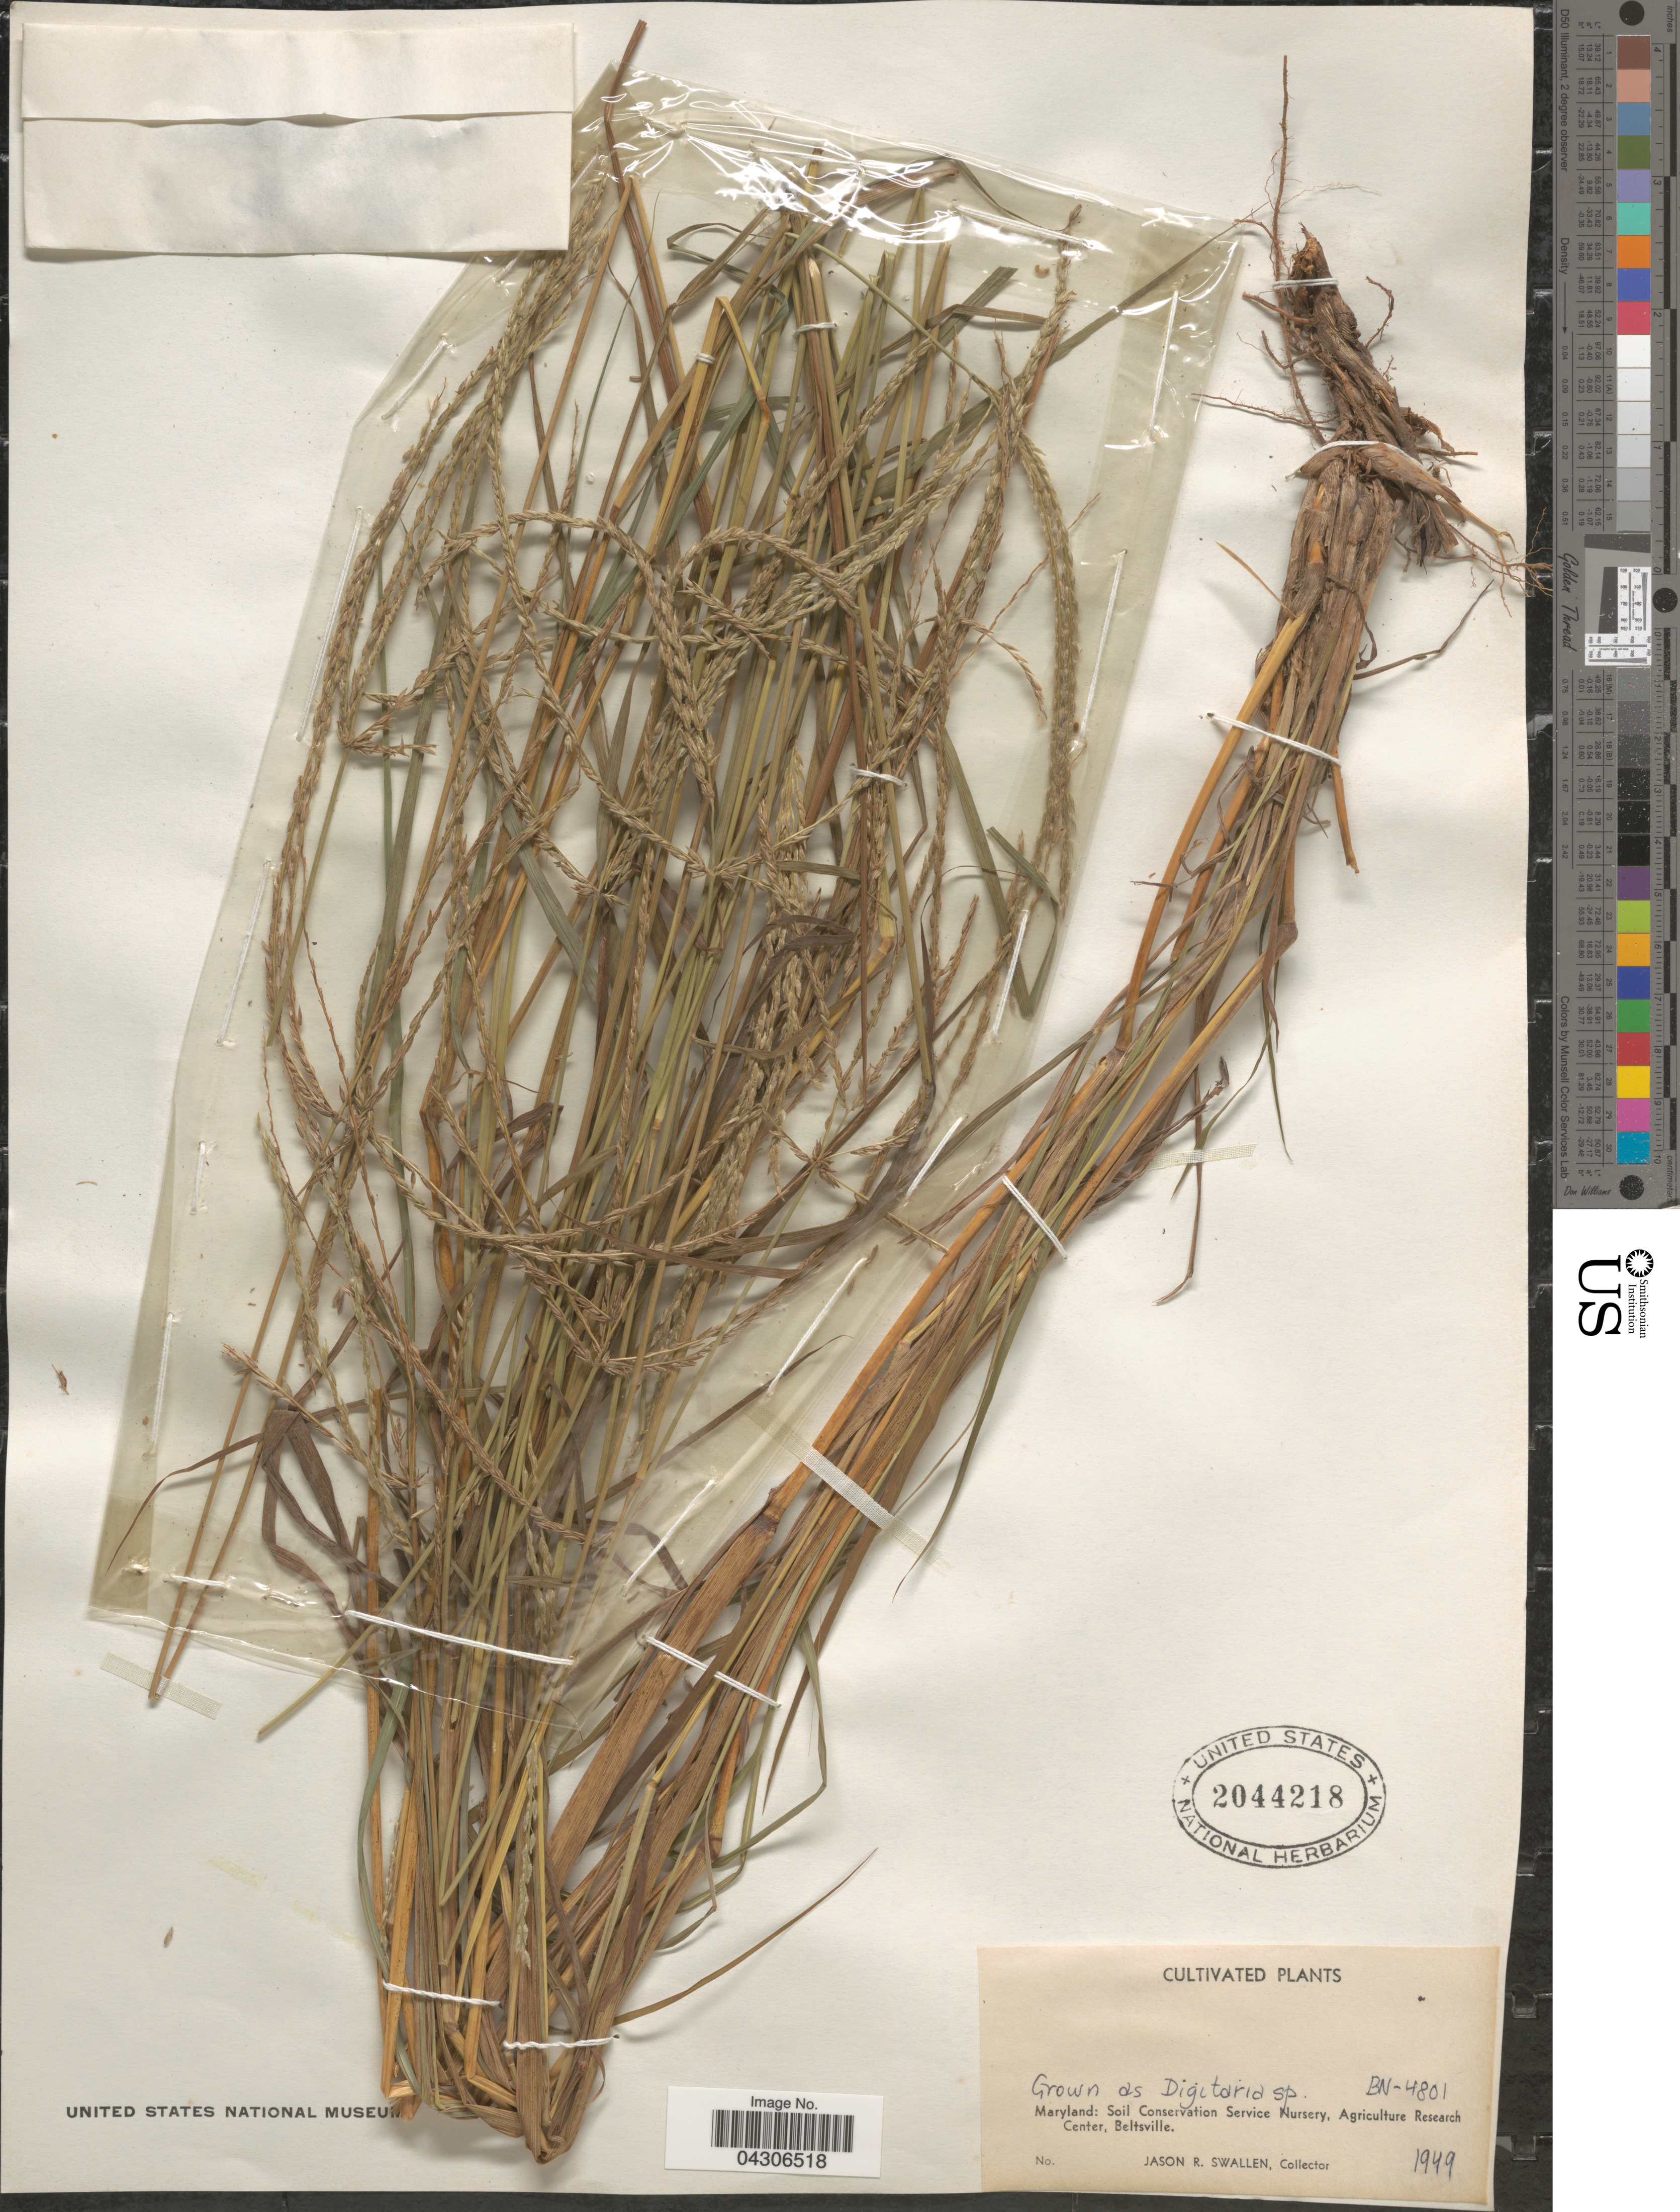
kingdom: Plantae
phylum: Tracheophyta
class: Liliopsida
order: Poales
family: Poaceae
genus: Digitaria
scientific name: Digitaria sp.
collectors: J. R. Swallen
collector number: BN-4801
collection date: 1949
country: United States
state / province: Maryland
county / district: Prince George's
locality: Soil Conservation Service Nursery, Agriculture Research Center, Beltsville.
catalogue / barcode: US 2044218